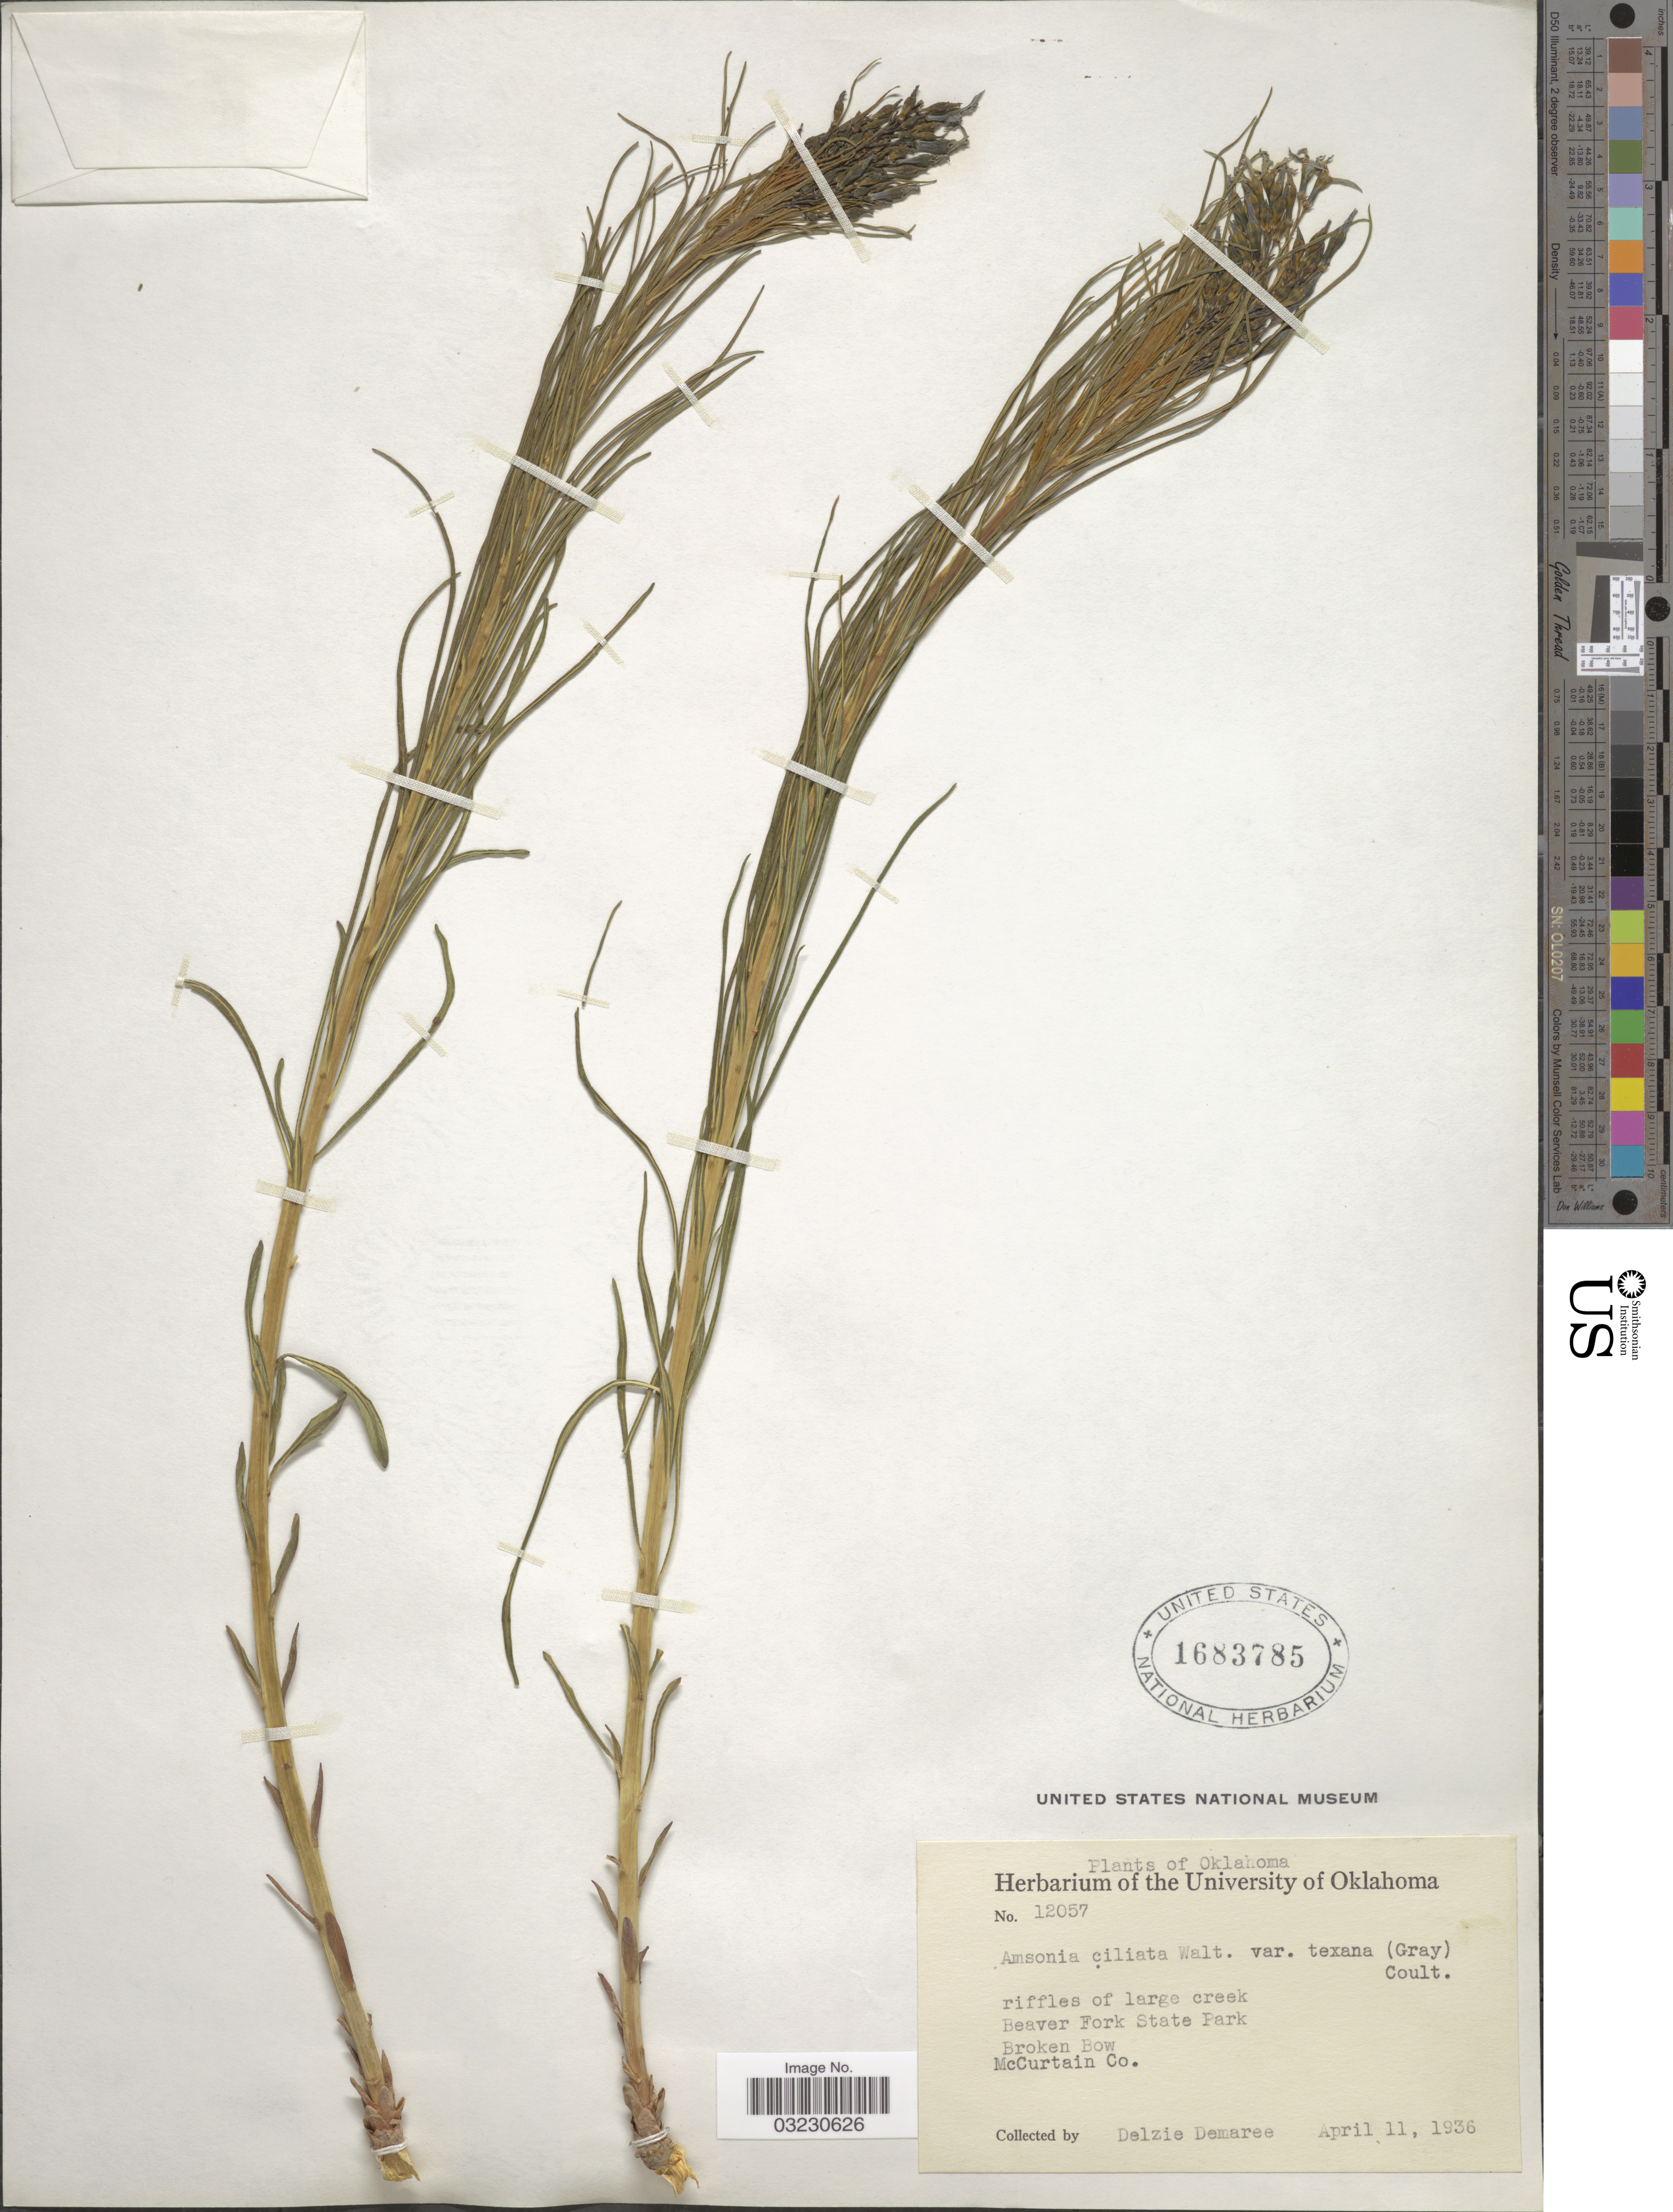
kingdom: Plantae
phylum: Tracheophyta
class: Magnoliopsida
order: Gentianales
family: Apocynaceae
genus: Amsonia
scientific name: Amsonia tenuifolia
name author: (Raf.) R.A. Harper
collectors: D. Demaree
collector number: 12057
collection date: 1936-04-11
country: United States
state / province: Oklahoma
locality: Riffles of large creek, Beaver Fork State Park, Broken Bow, McCurtain Co.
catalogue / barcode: US 1683785